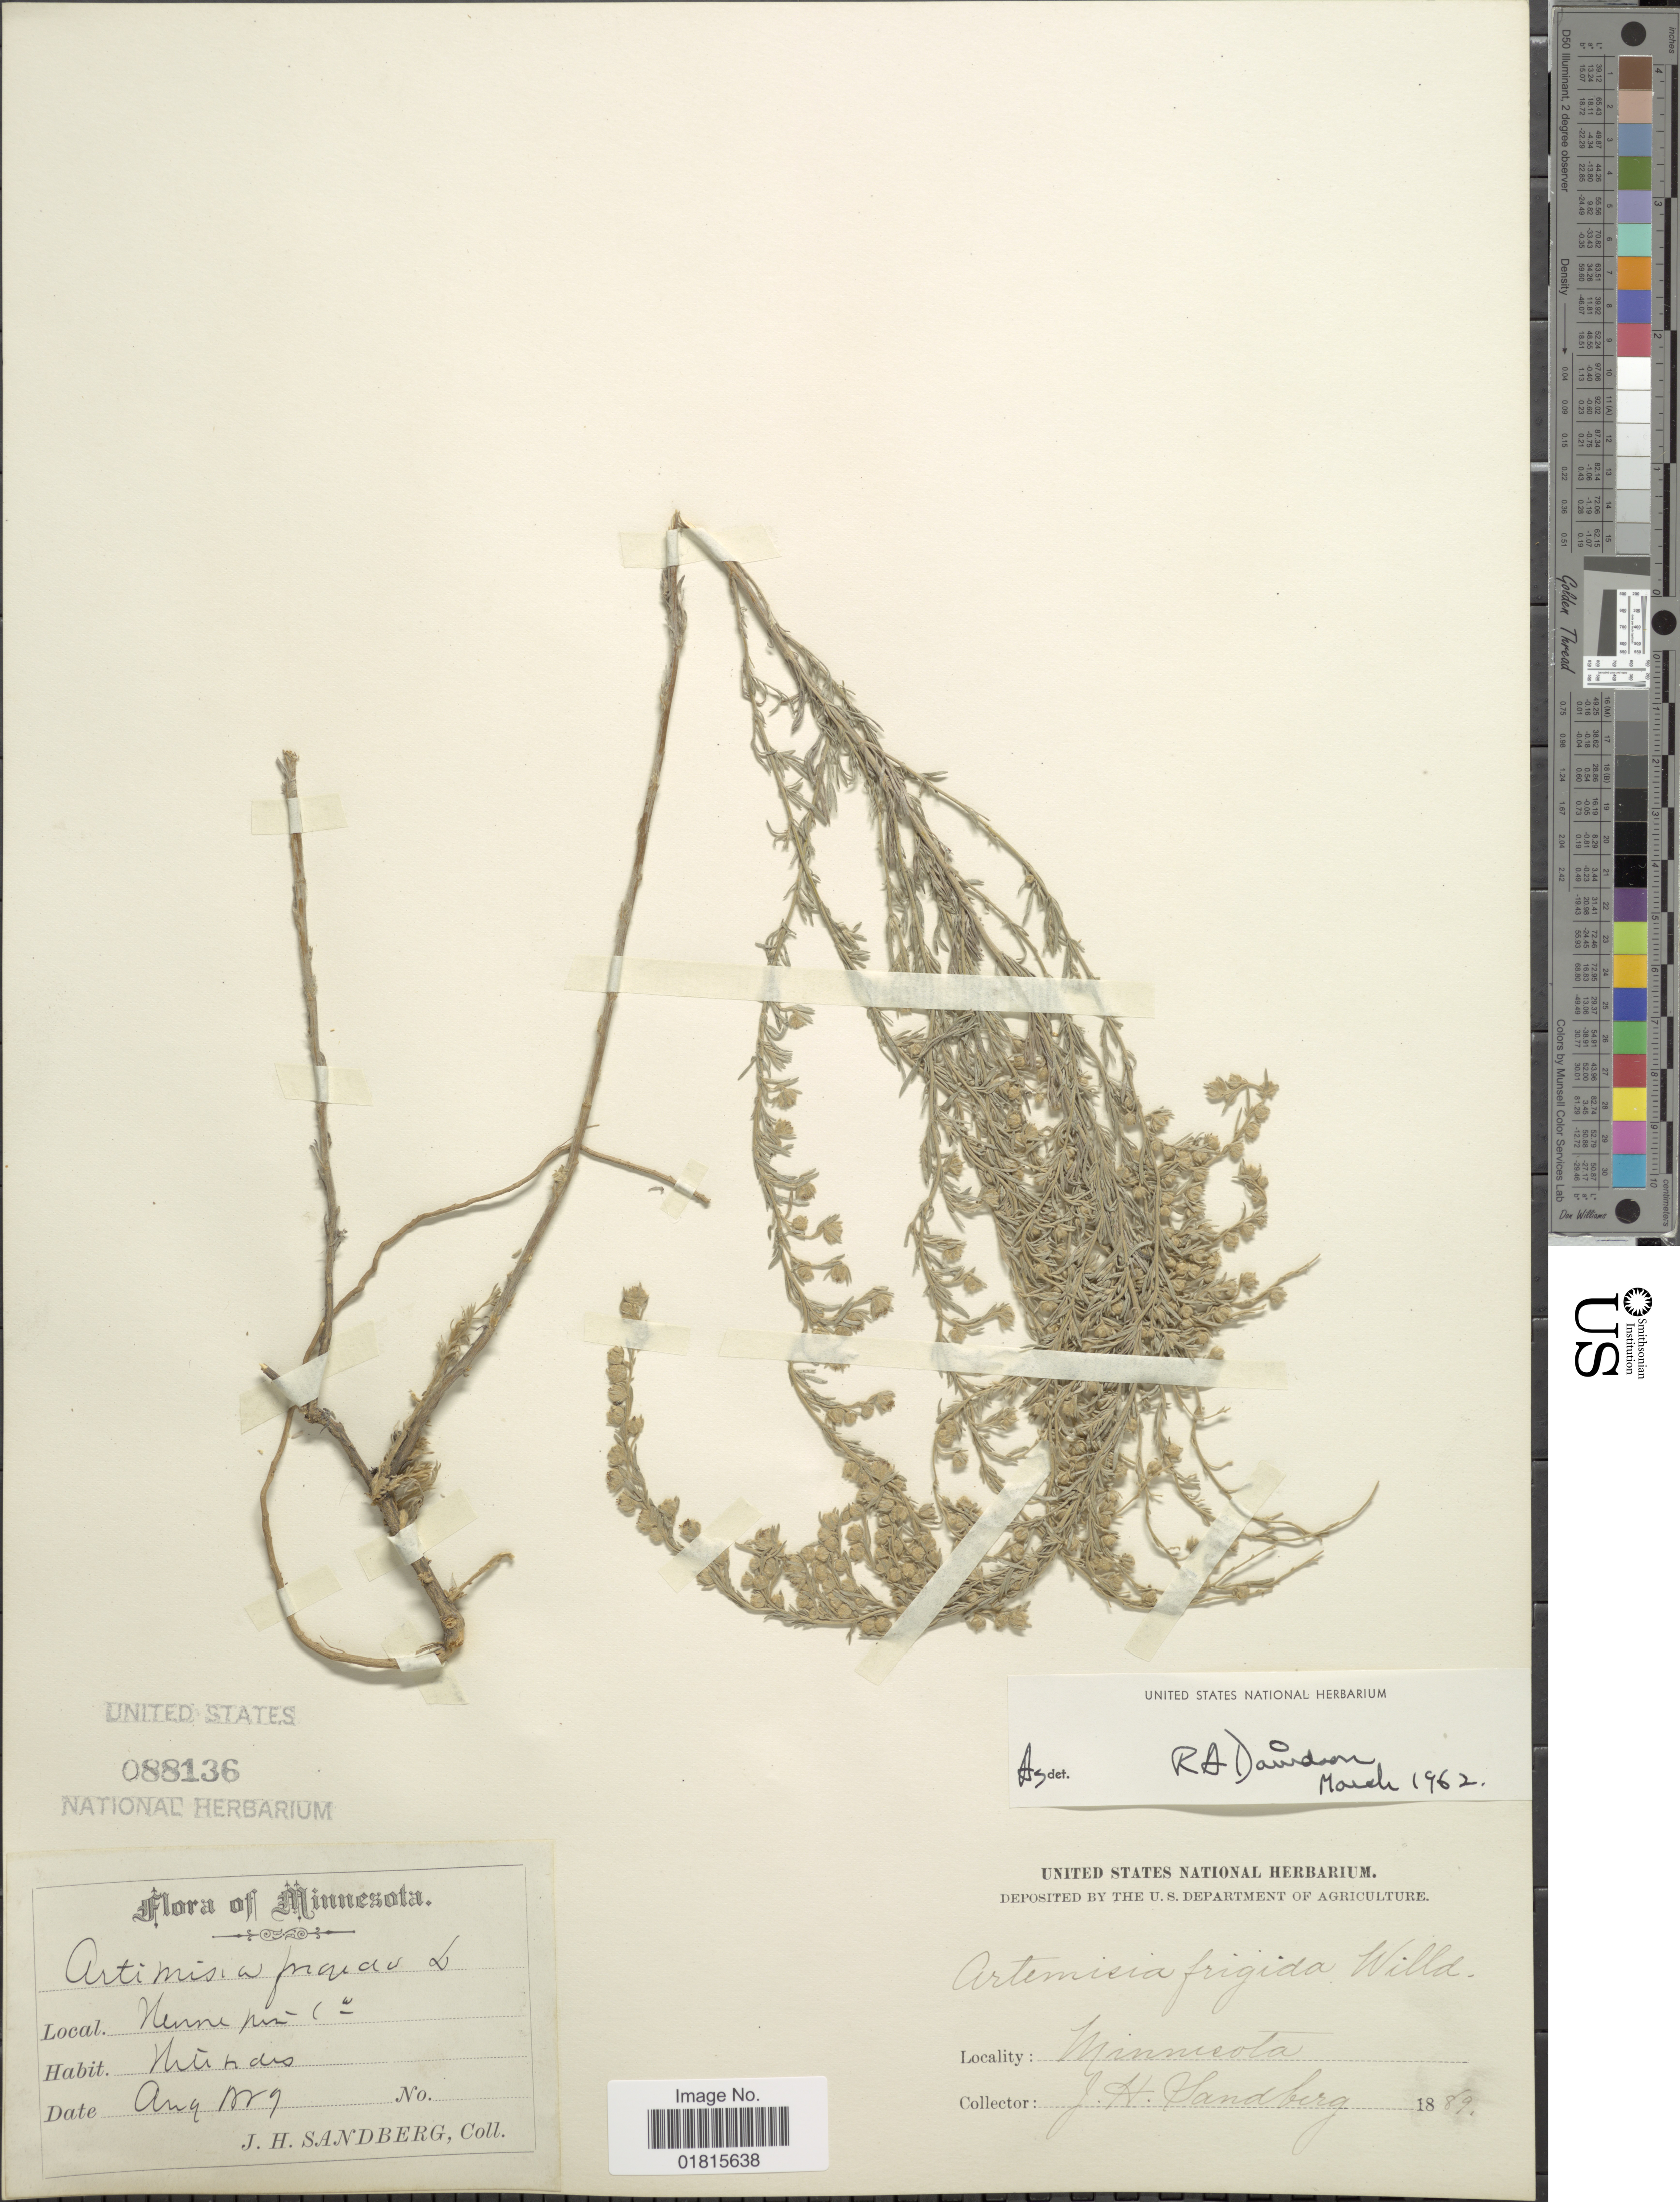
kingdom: Plantae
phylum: Tracheophyta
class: Magnoliopsida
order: Asterales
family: Asteraceae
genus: Artemisia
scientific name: Artemisia frigida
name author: Willd.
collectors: J. H. Sandberg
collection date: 1889-08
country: United States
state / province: Minnesota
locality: Hennepin, Hillsides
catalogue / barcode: US 88136